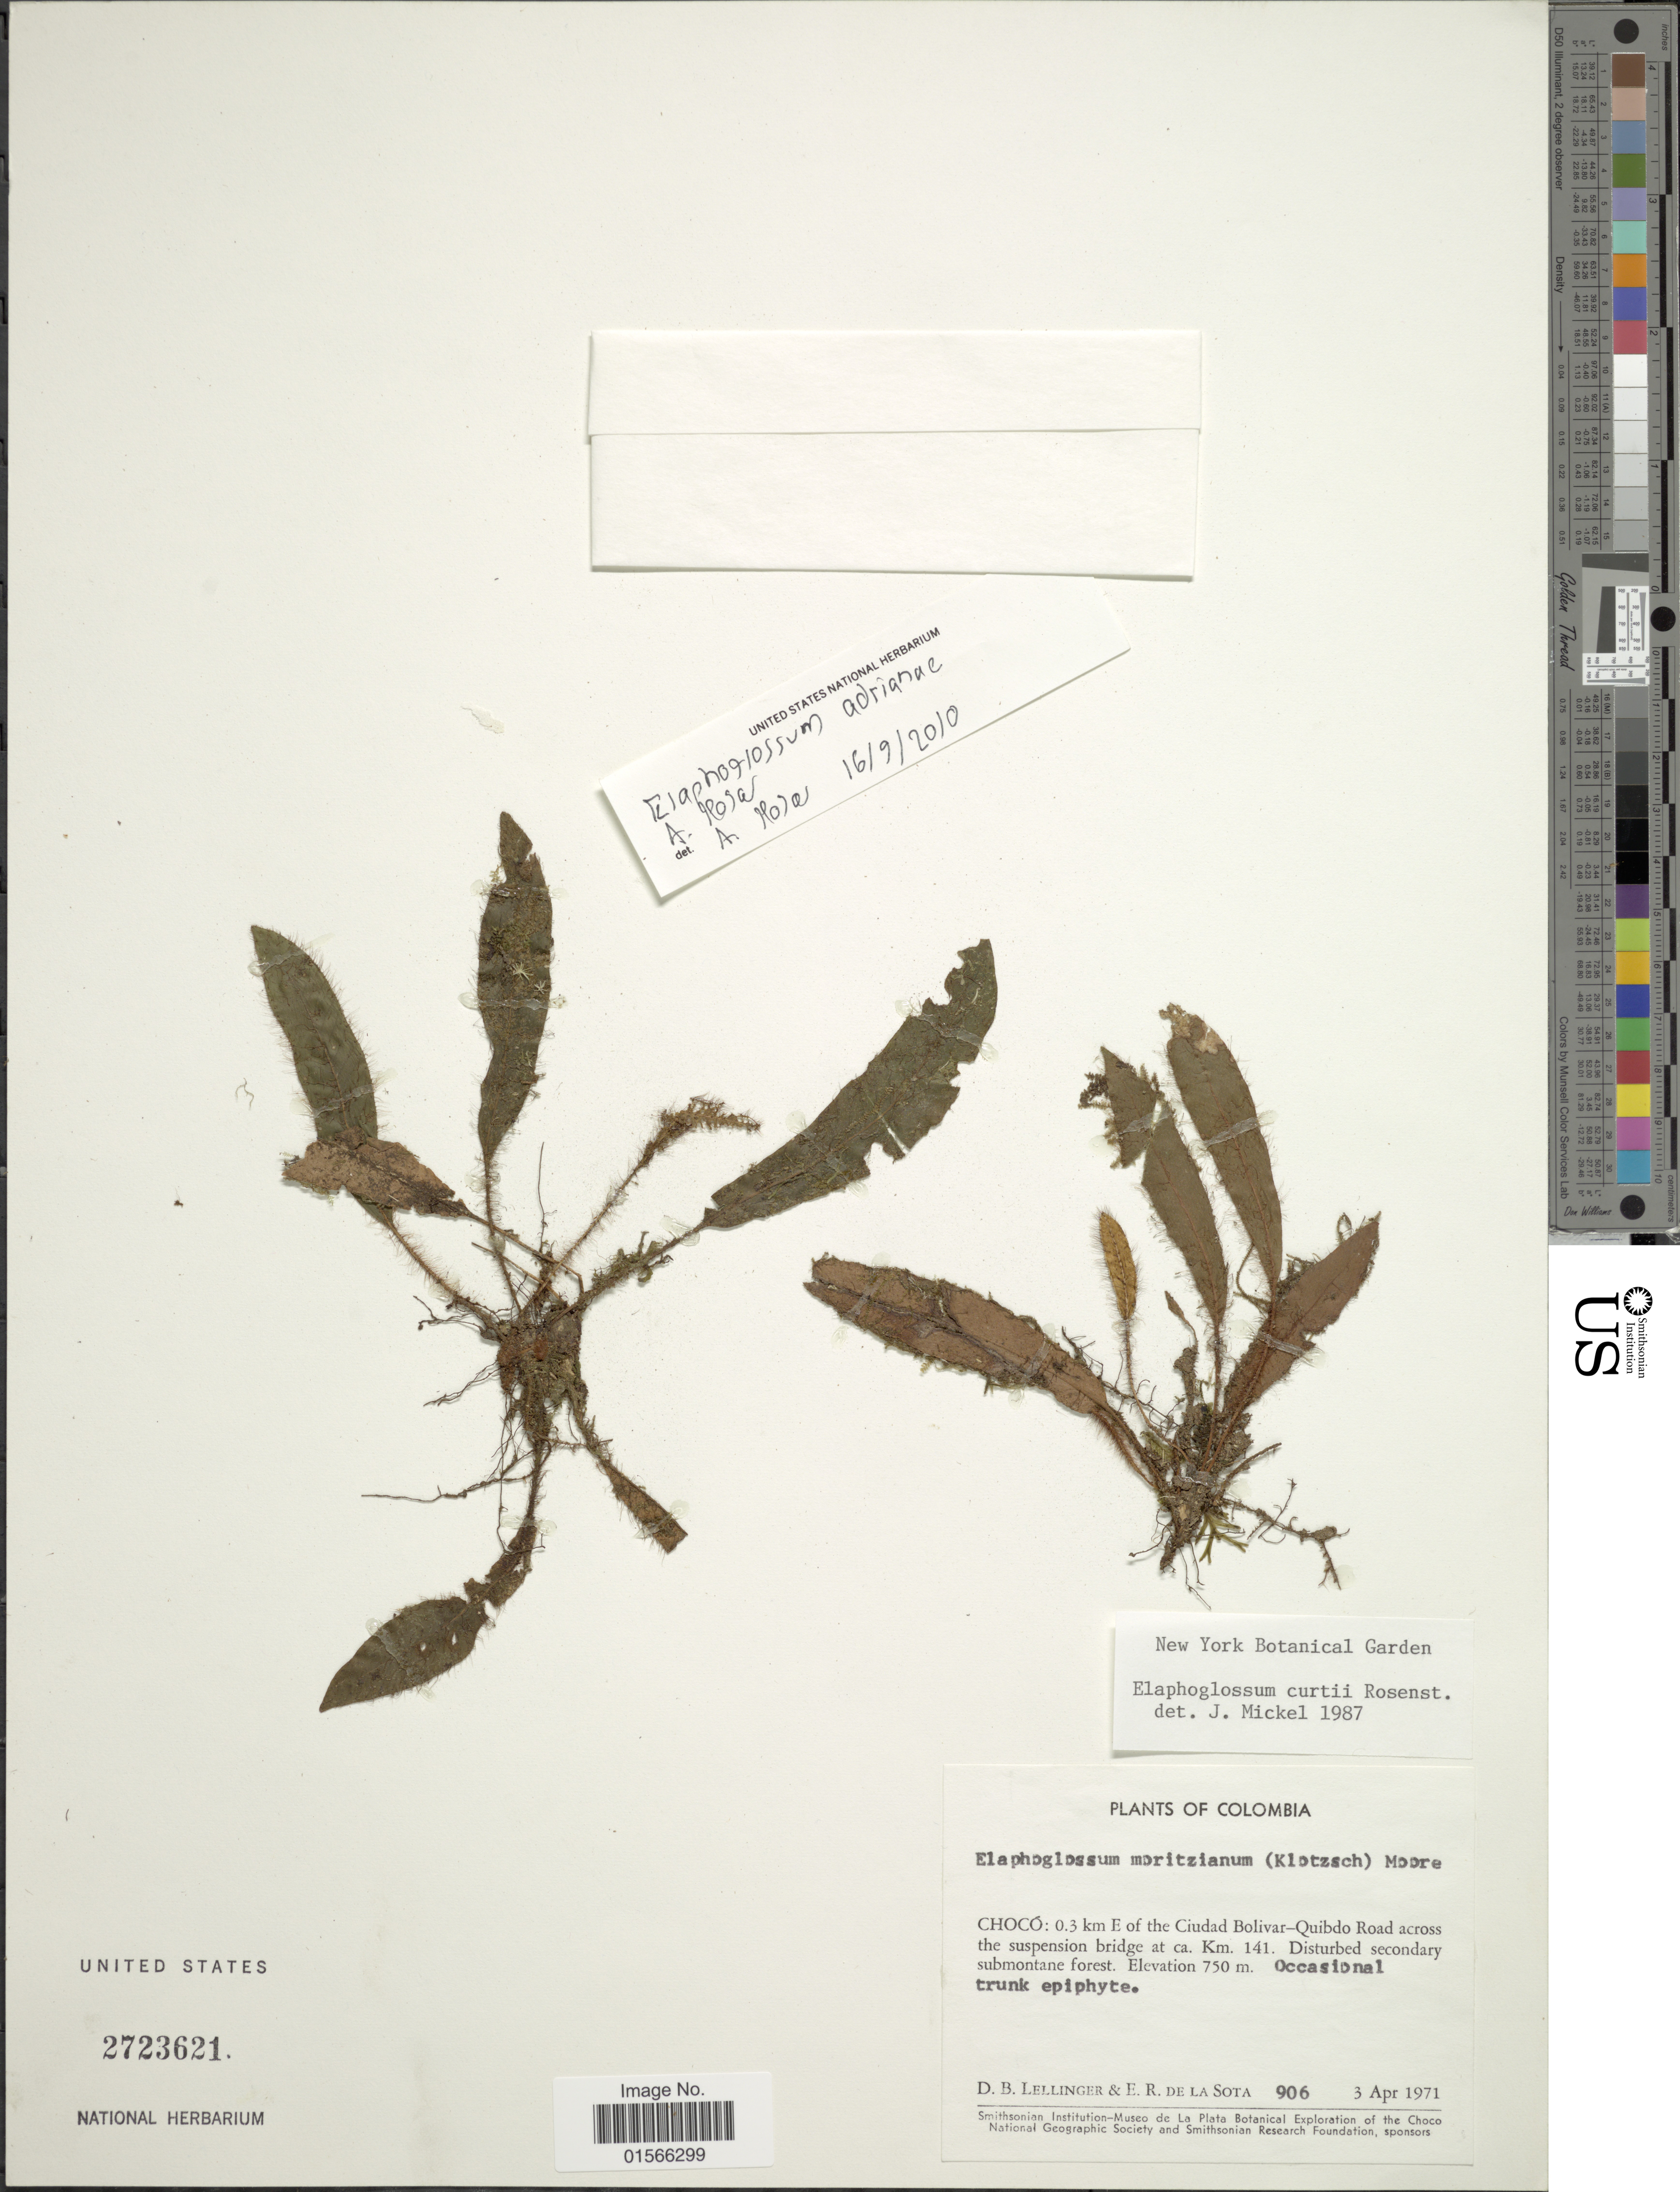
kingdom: Plantae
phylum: Tracheophyta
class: Polypodiopsida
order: Polypodiales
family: Dryopteridaceae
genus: Elaphoglossum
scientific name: Elaphoglossum curtii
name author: Rosenst.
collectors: D. B. Lellinger & E. R. de la Sota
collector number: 906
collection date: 1971-04-03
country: Colombia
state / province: Chocó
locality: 0.3 km E of the Ciudad Bolivar-Quibdo Road across the suspension bridge at ca. Km. 141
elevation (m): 750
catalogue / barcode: US 2723621